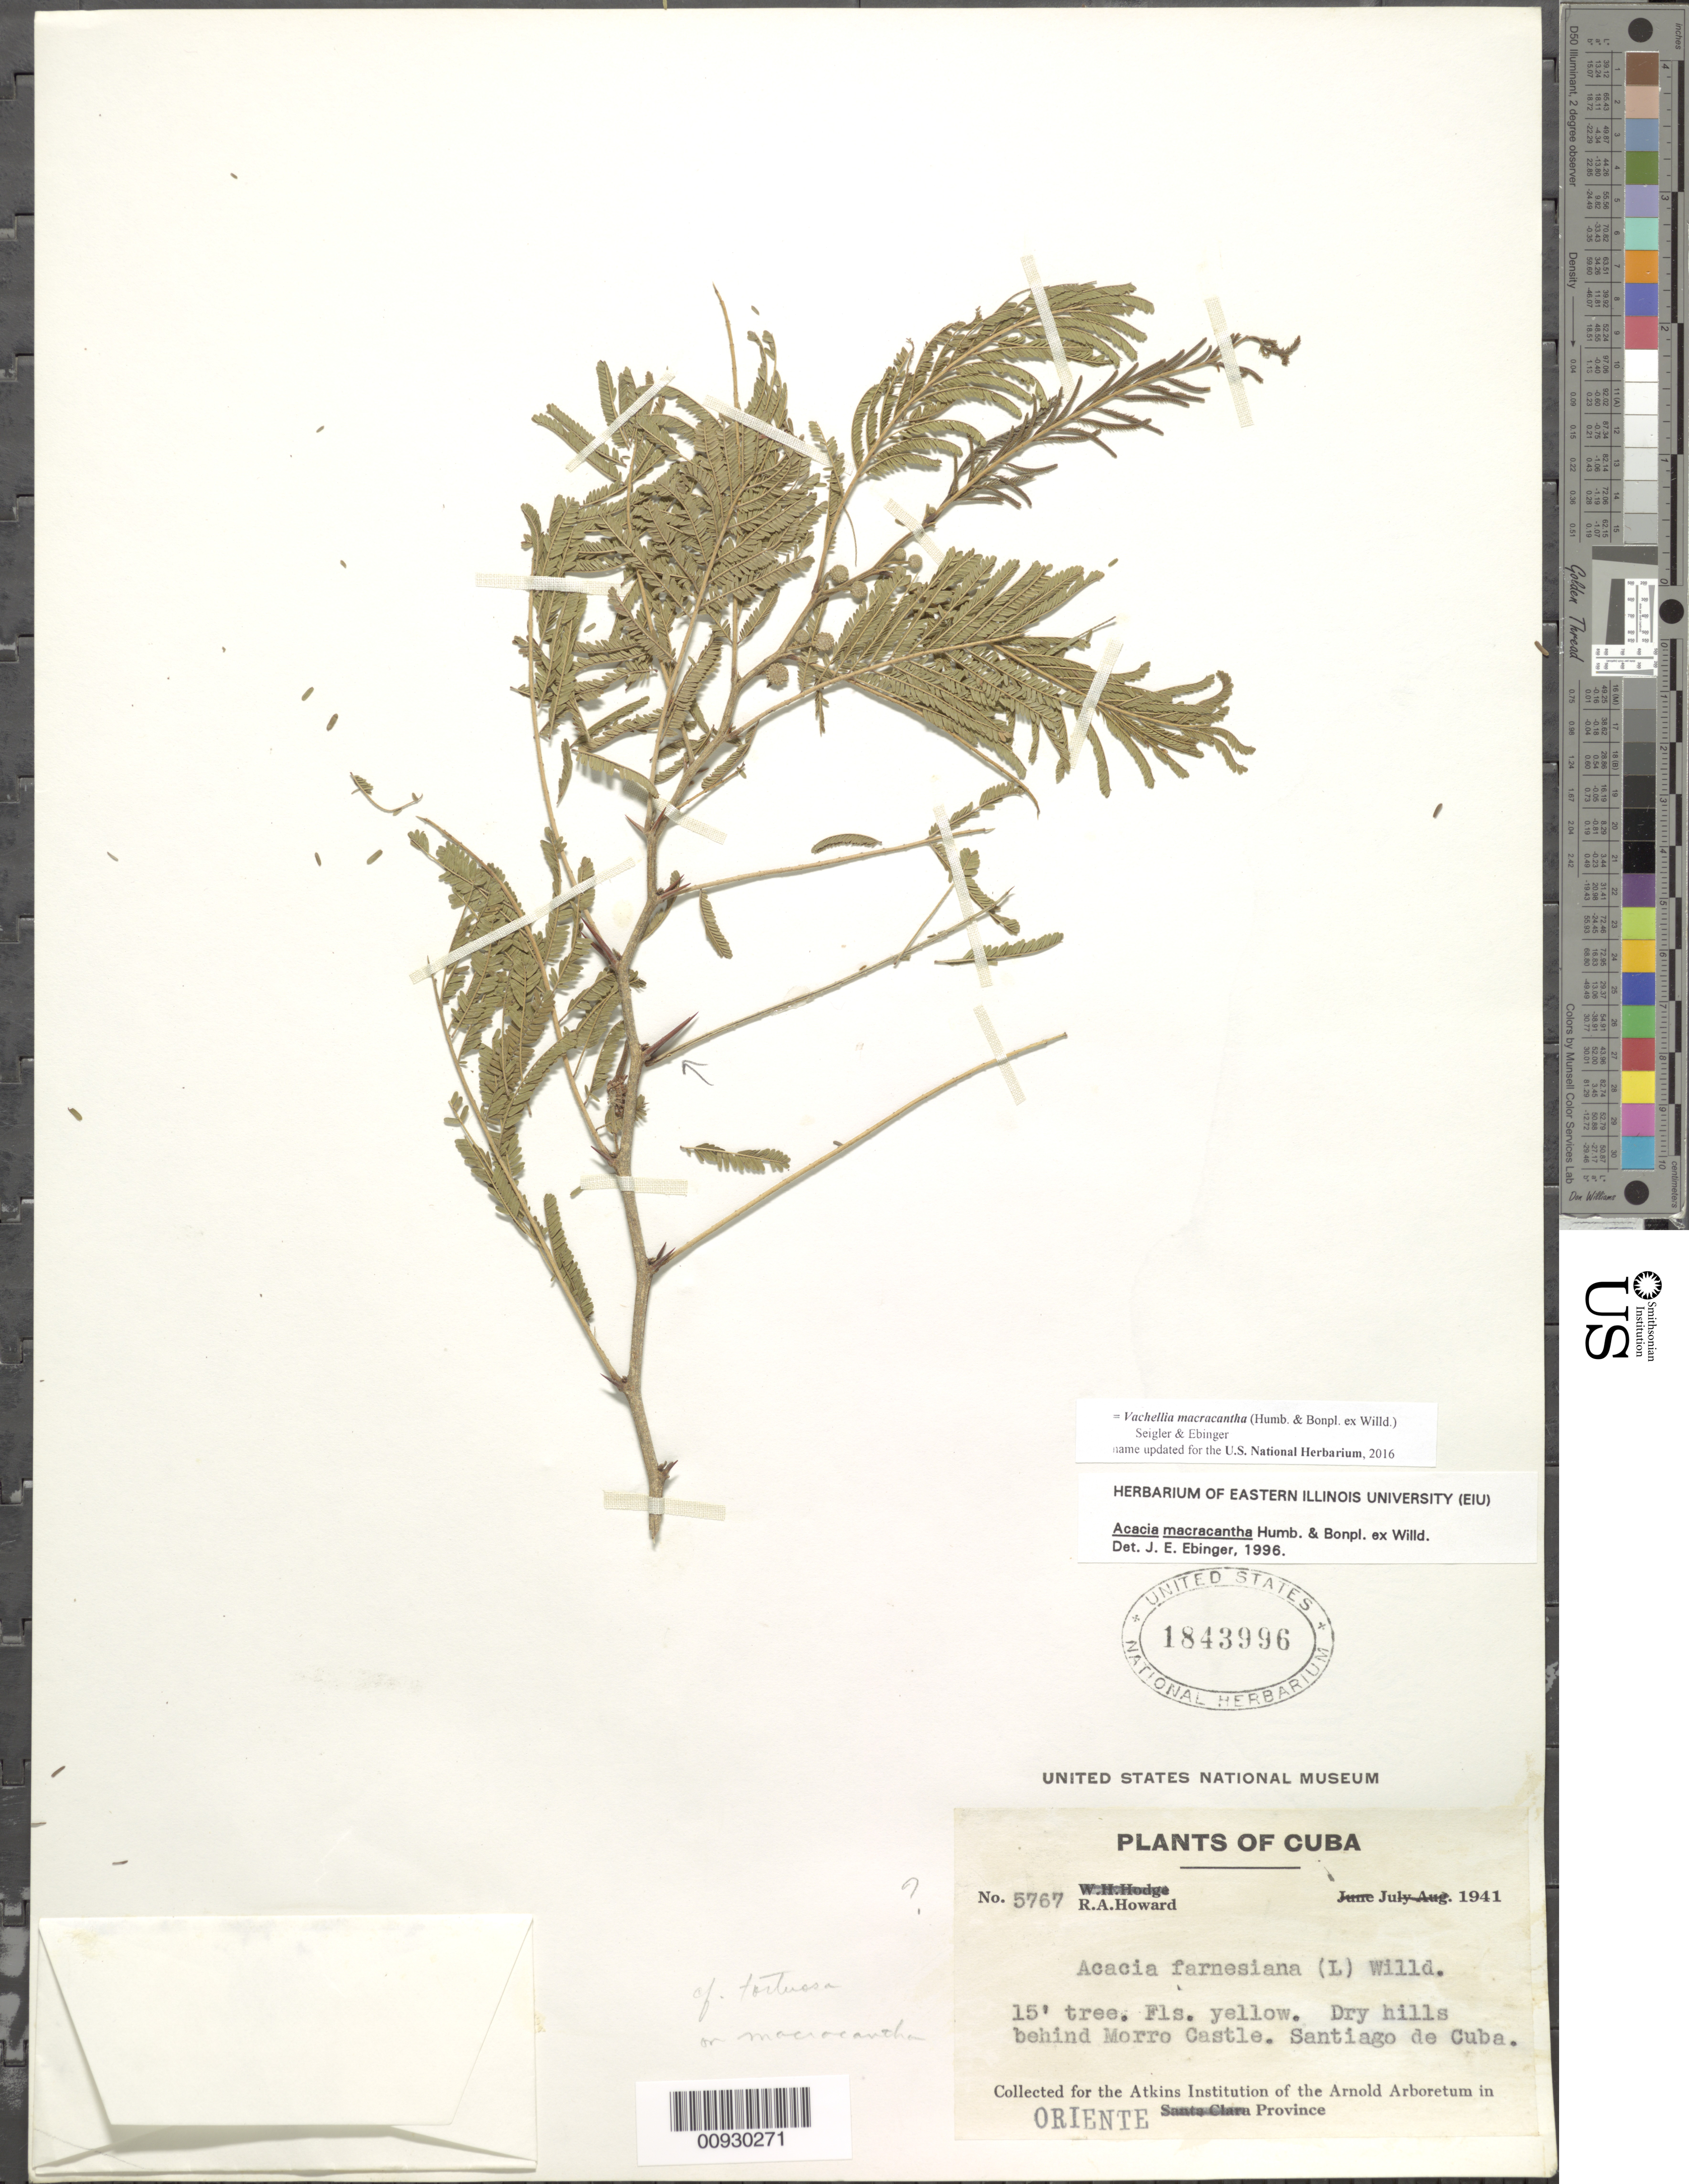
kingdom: Plantae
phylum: Tracheophyta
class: Magnoliopsida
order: Fabales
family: Fabaceae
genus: Vachellia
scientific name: Vachellia macracantha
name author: (Humb. & Bonpl. ex Willd.) Seigler & Ebinger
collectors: R. A. Howard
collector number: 5767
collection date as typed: Jul 1941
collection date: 1941-07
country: Cuba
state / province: Santiago de Cuba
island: Cuba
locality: Dry hills behind Morro Castle Santiago de Cuba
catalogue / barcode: US 1843996